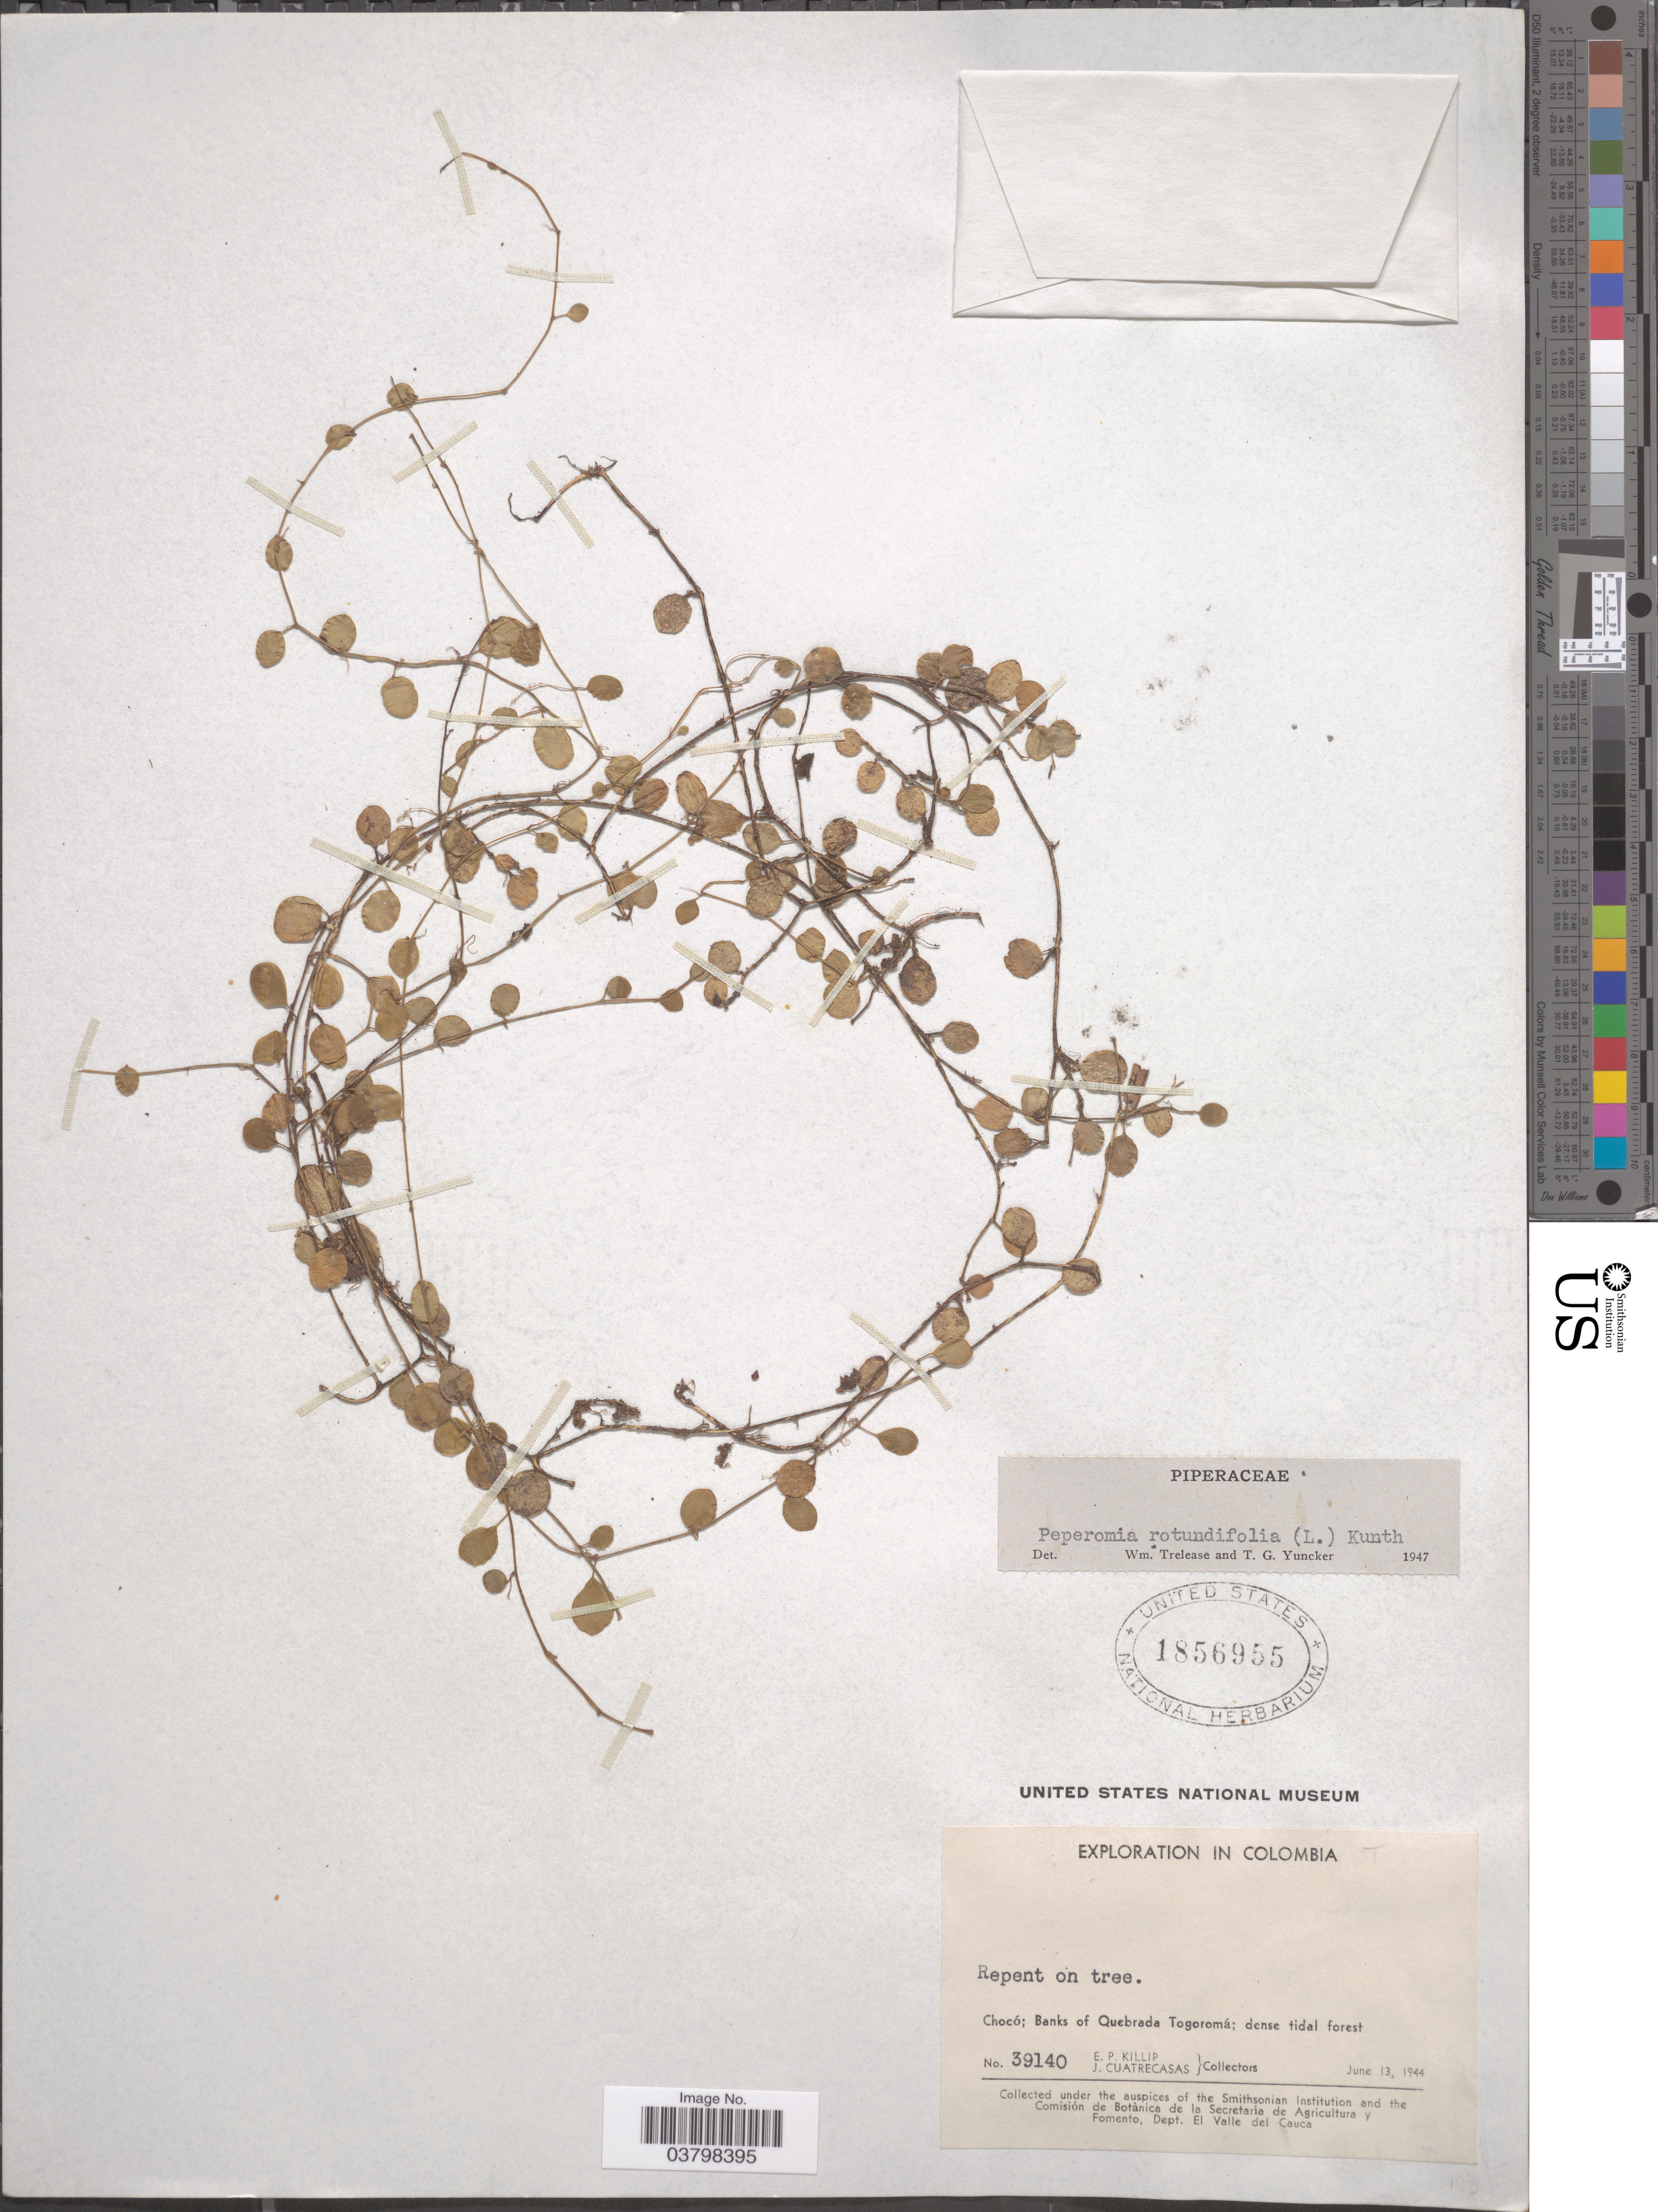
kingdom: Plantae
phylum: Tracheophyta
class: Magnoliopsida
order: Piperales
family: Piperaceae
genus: Peperomia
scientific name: Peperomia rotundifolia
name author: (L.) Kunth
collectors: E. P. Killip & J. Cuatrecasas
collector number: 39140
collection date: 1944-06-13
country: Colombia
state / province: Chocó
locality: Banks of Quebrada Togoromá; dense tidal forest.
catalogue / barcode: US 1856955